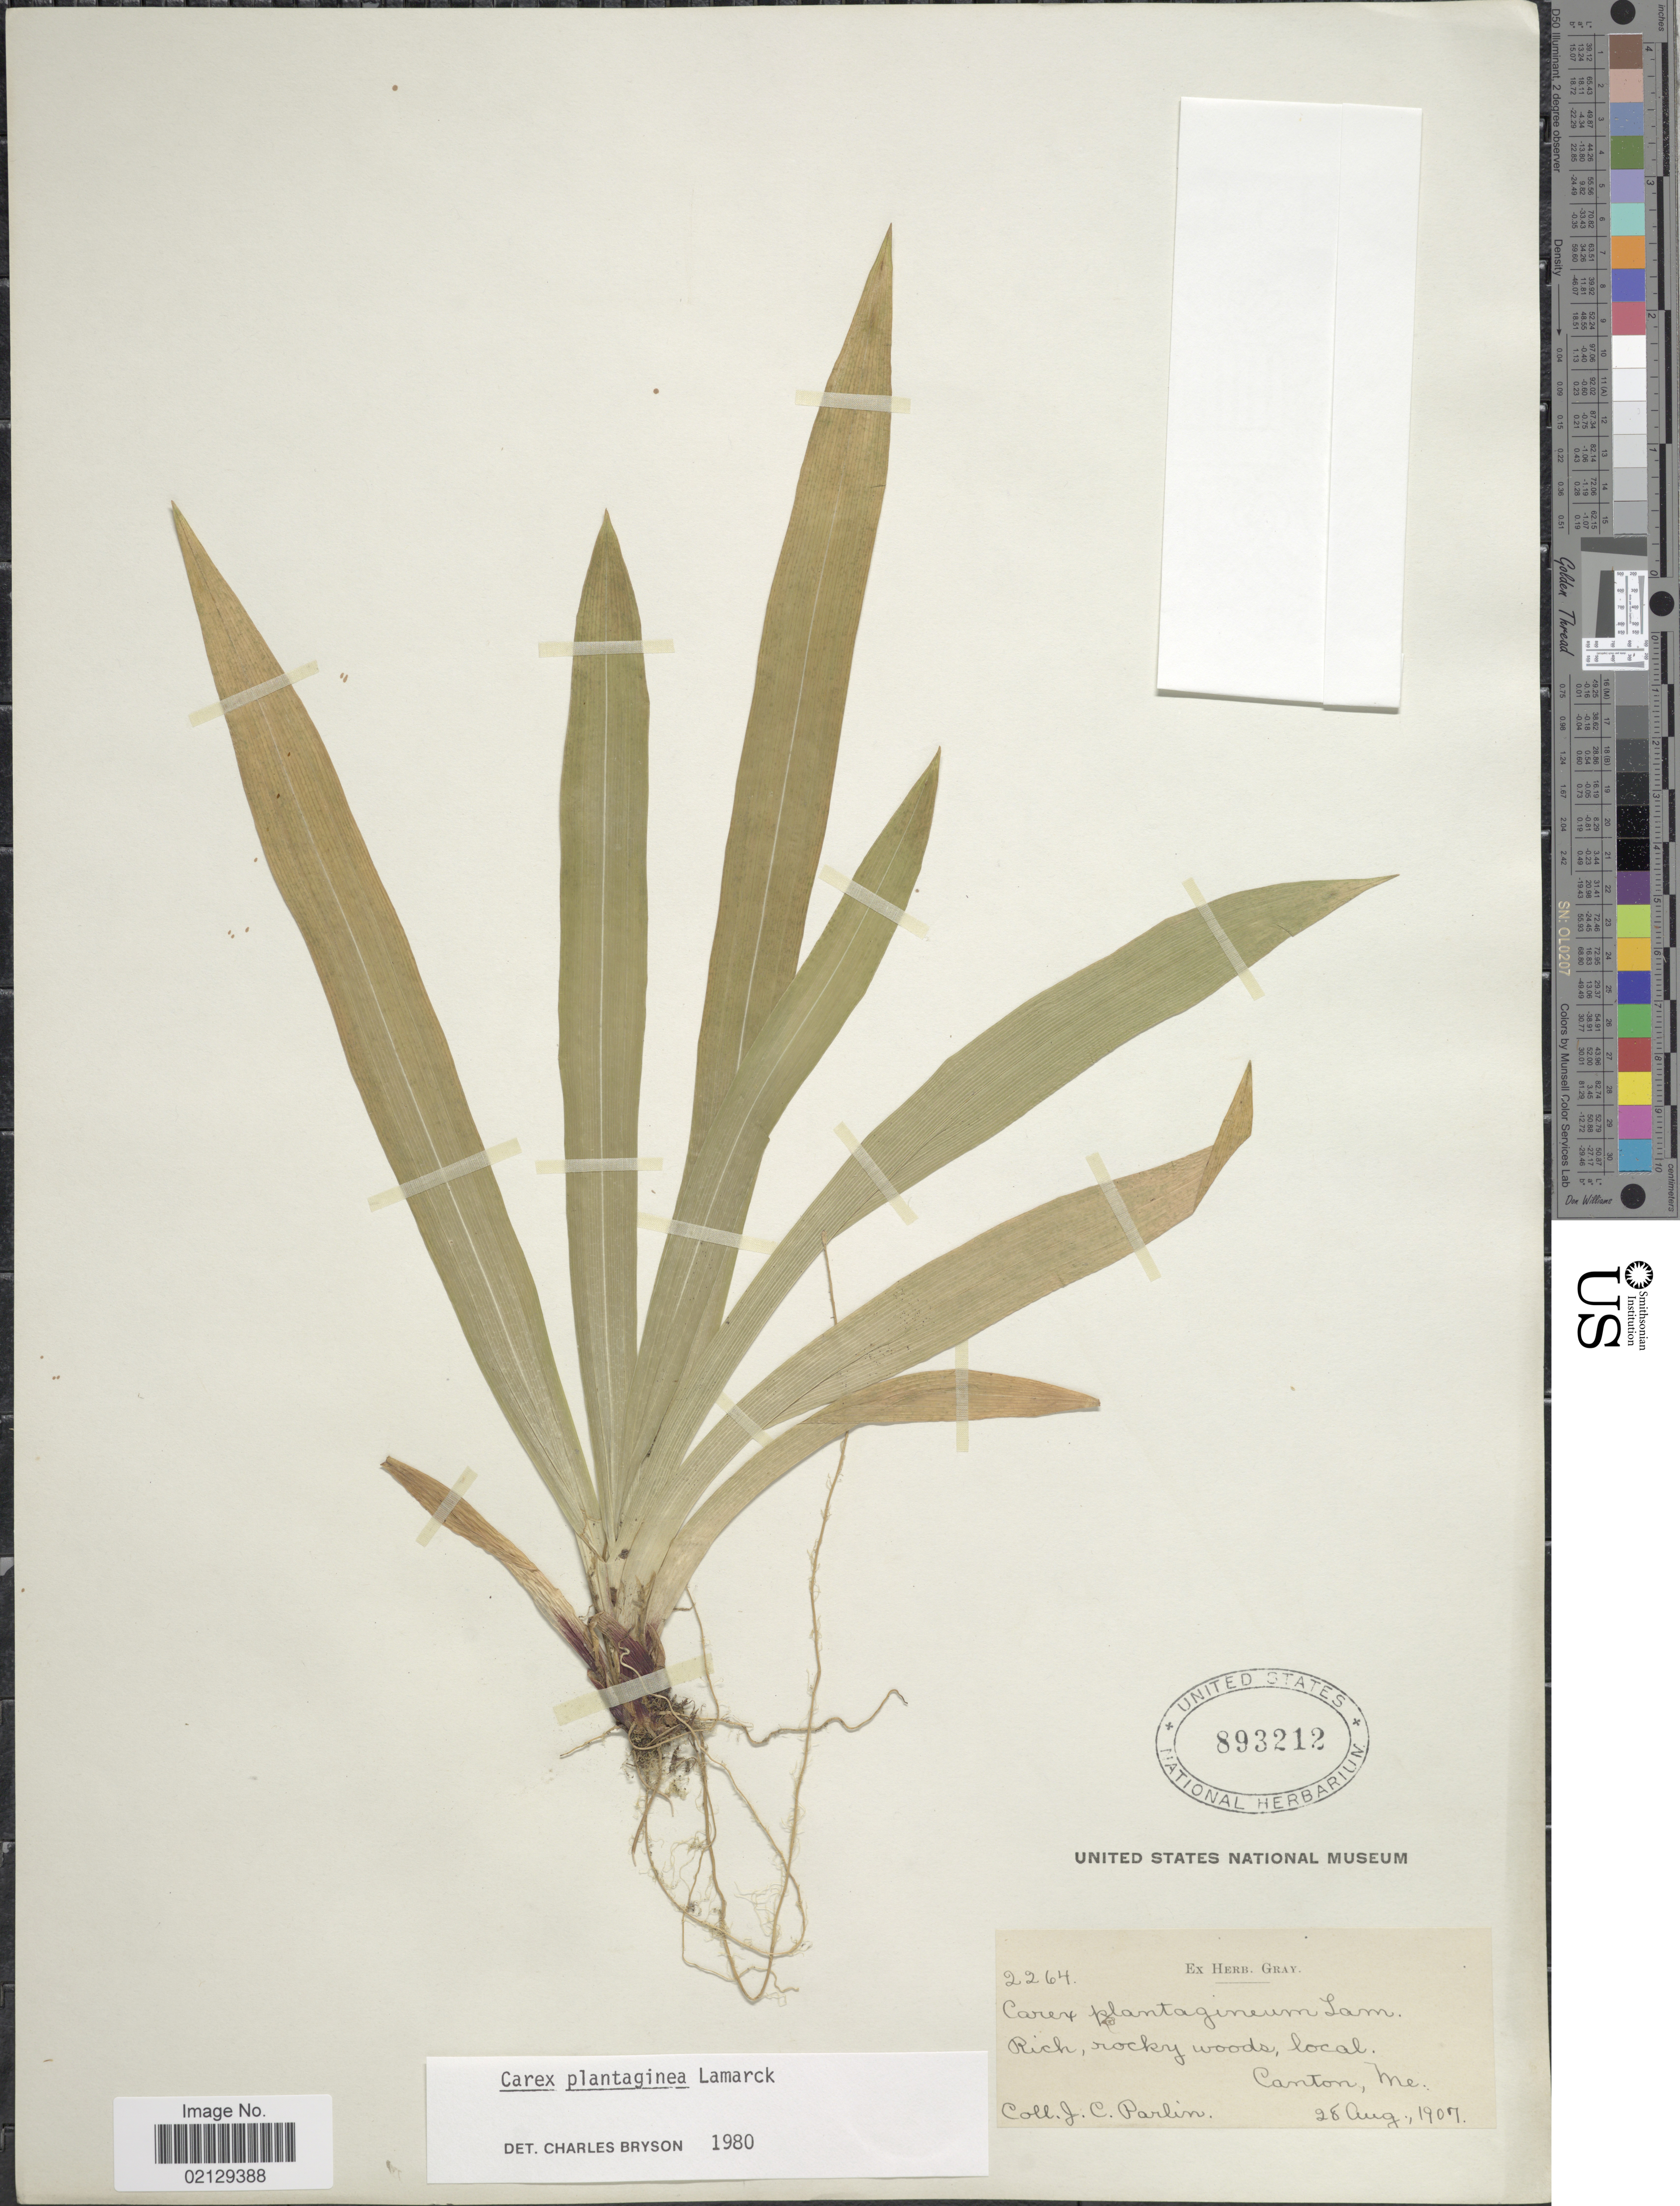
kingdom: Plantae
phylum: Tracheophyta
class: Liliopsida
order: Poales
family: Cyperaceae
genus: Carex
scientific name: Carex plantaginea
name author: Lam.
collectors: J. Parlin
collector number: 2264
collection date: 1907-08-28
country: United States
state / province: Maine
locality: Canton, Me.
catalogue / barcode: US 893212